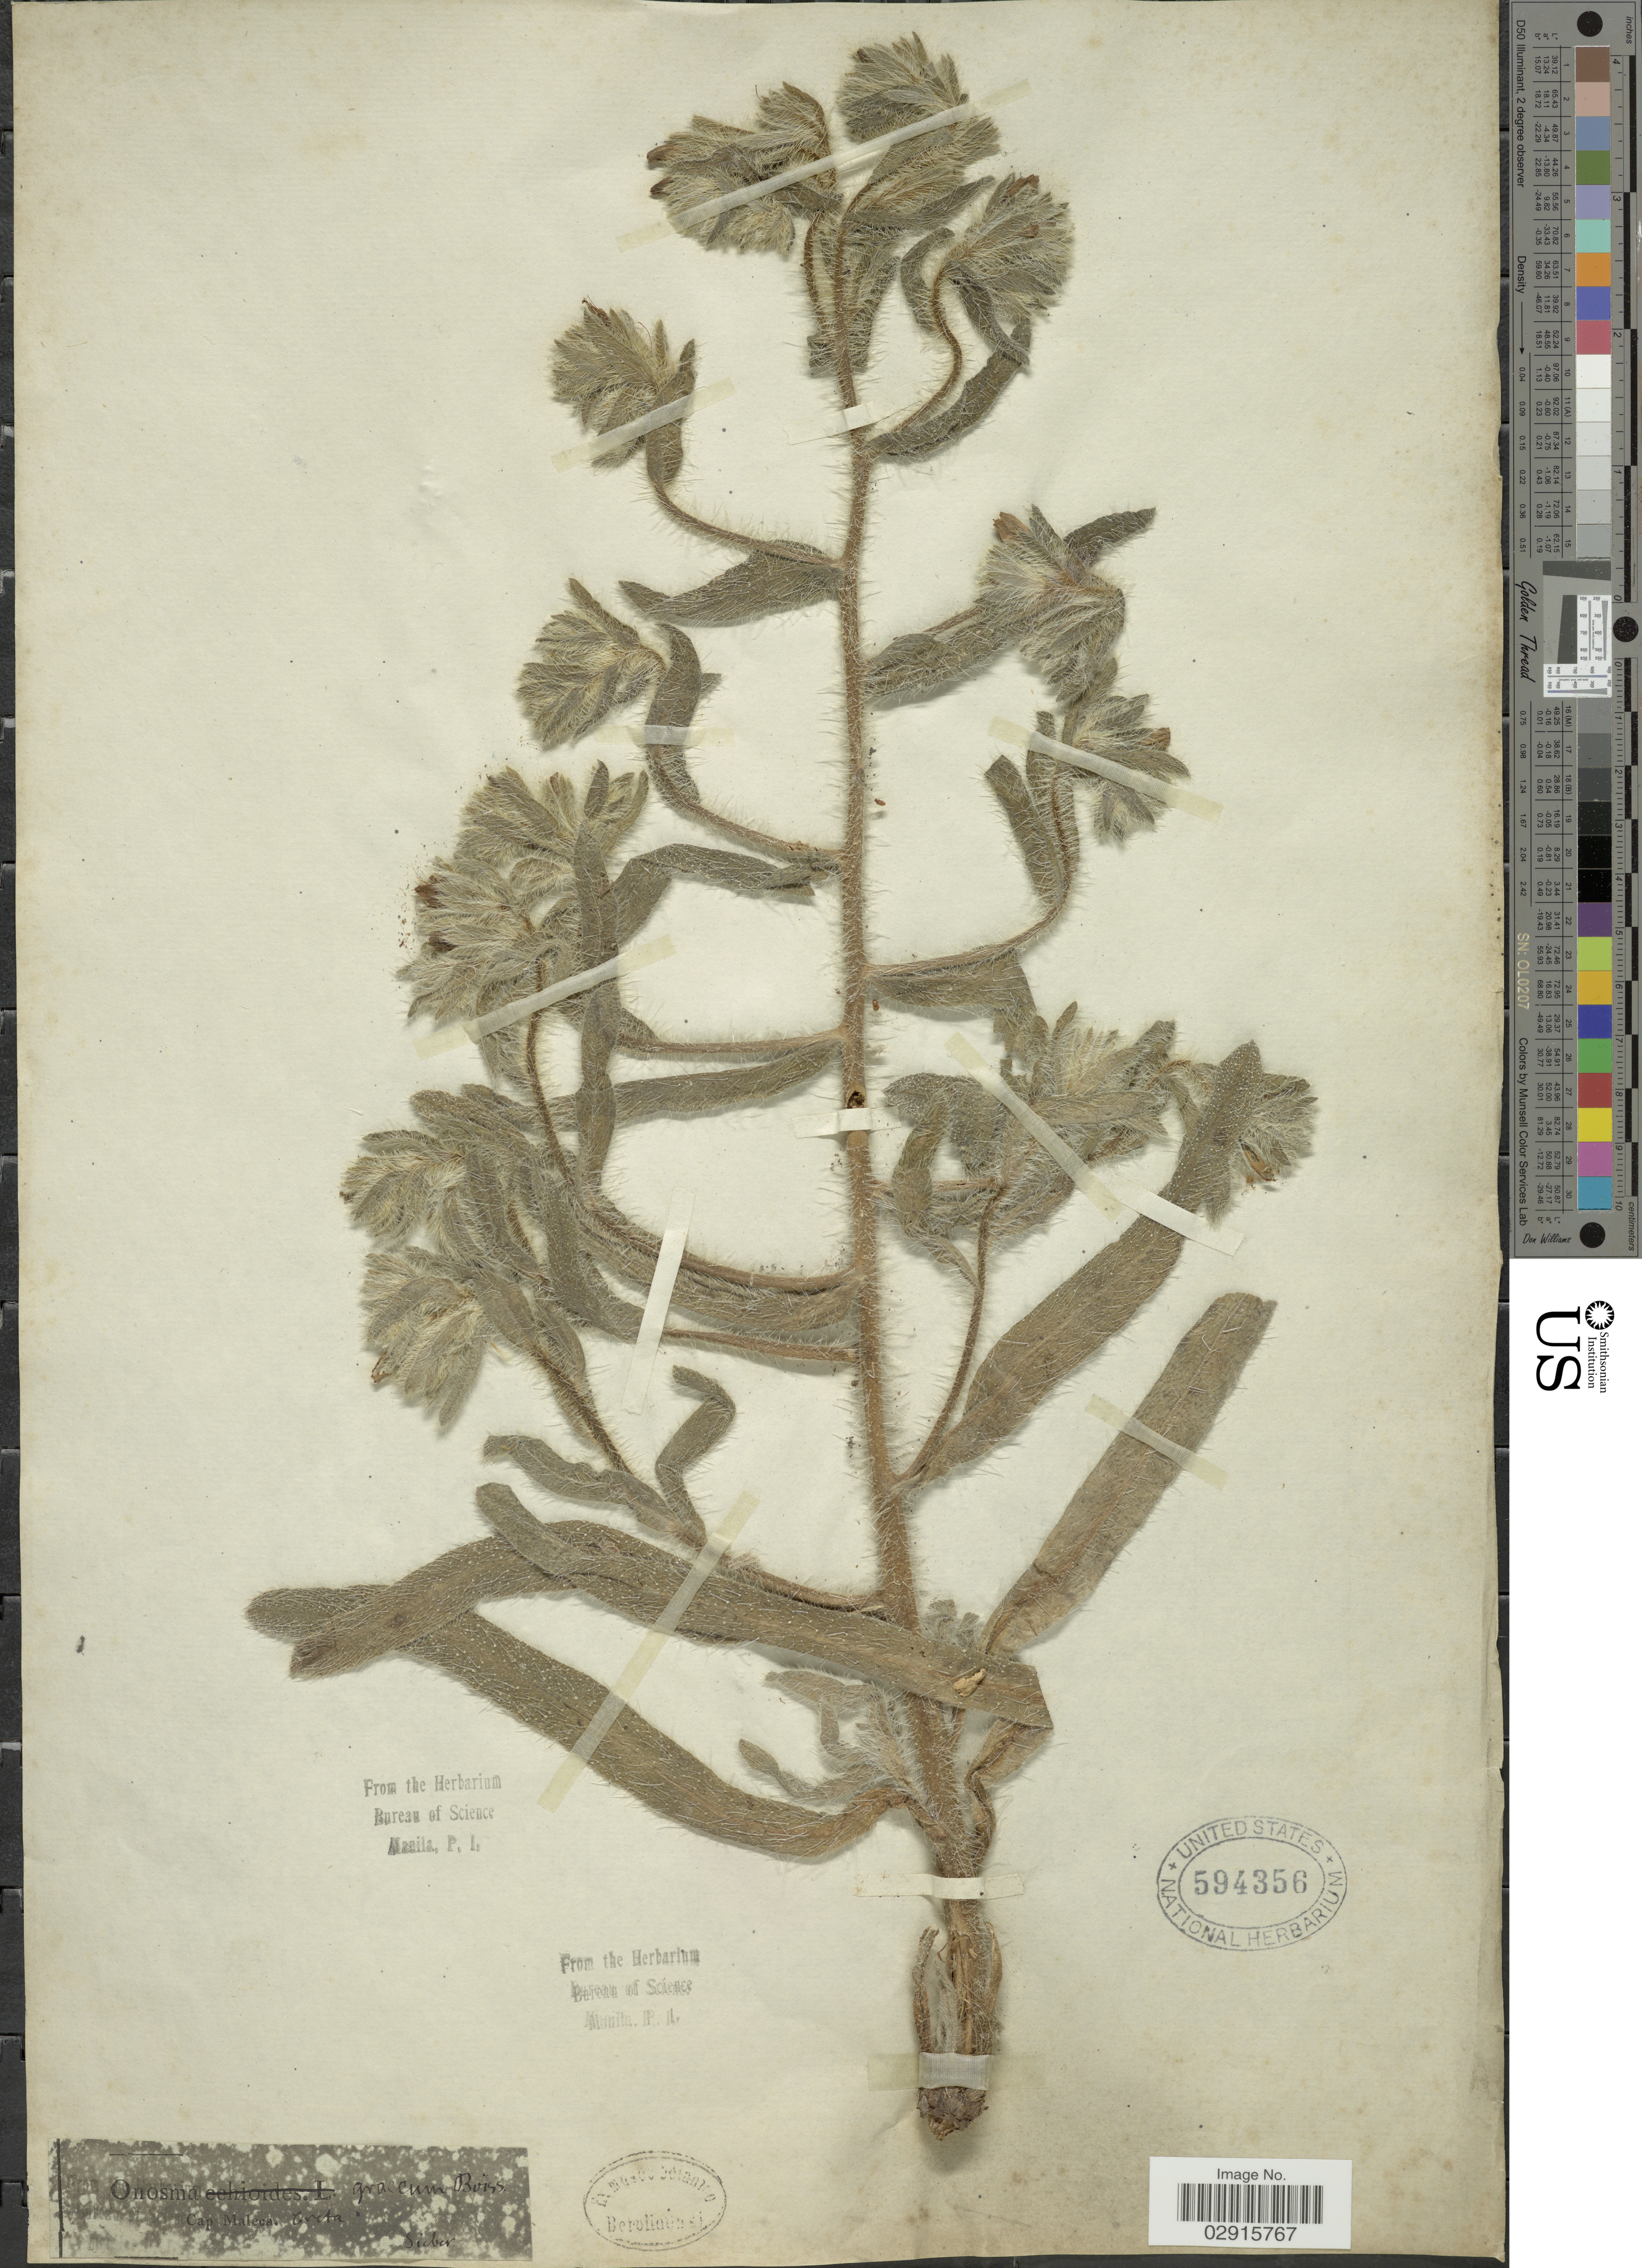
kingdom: Plantae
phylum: Tracheophyta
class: Magnoliopsida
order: Boraginales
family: Boraginaceae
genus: Onosma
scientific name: Onosma graeca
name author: Boiss.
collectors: -- Sieber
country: Greece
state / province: Crete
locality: Cap Maleca. Creta.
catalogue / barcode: US 594356